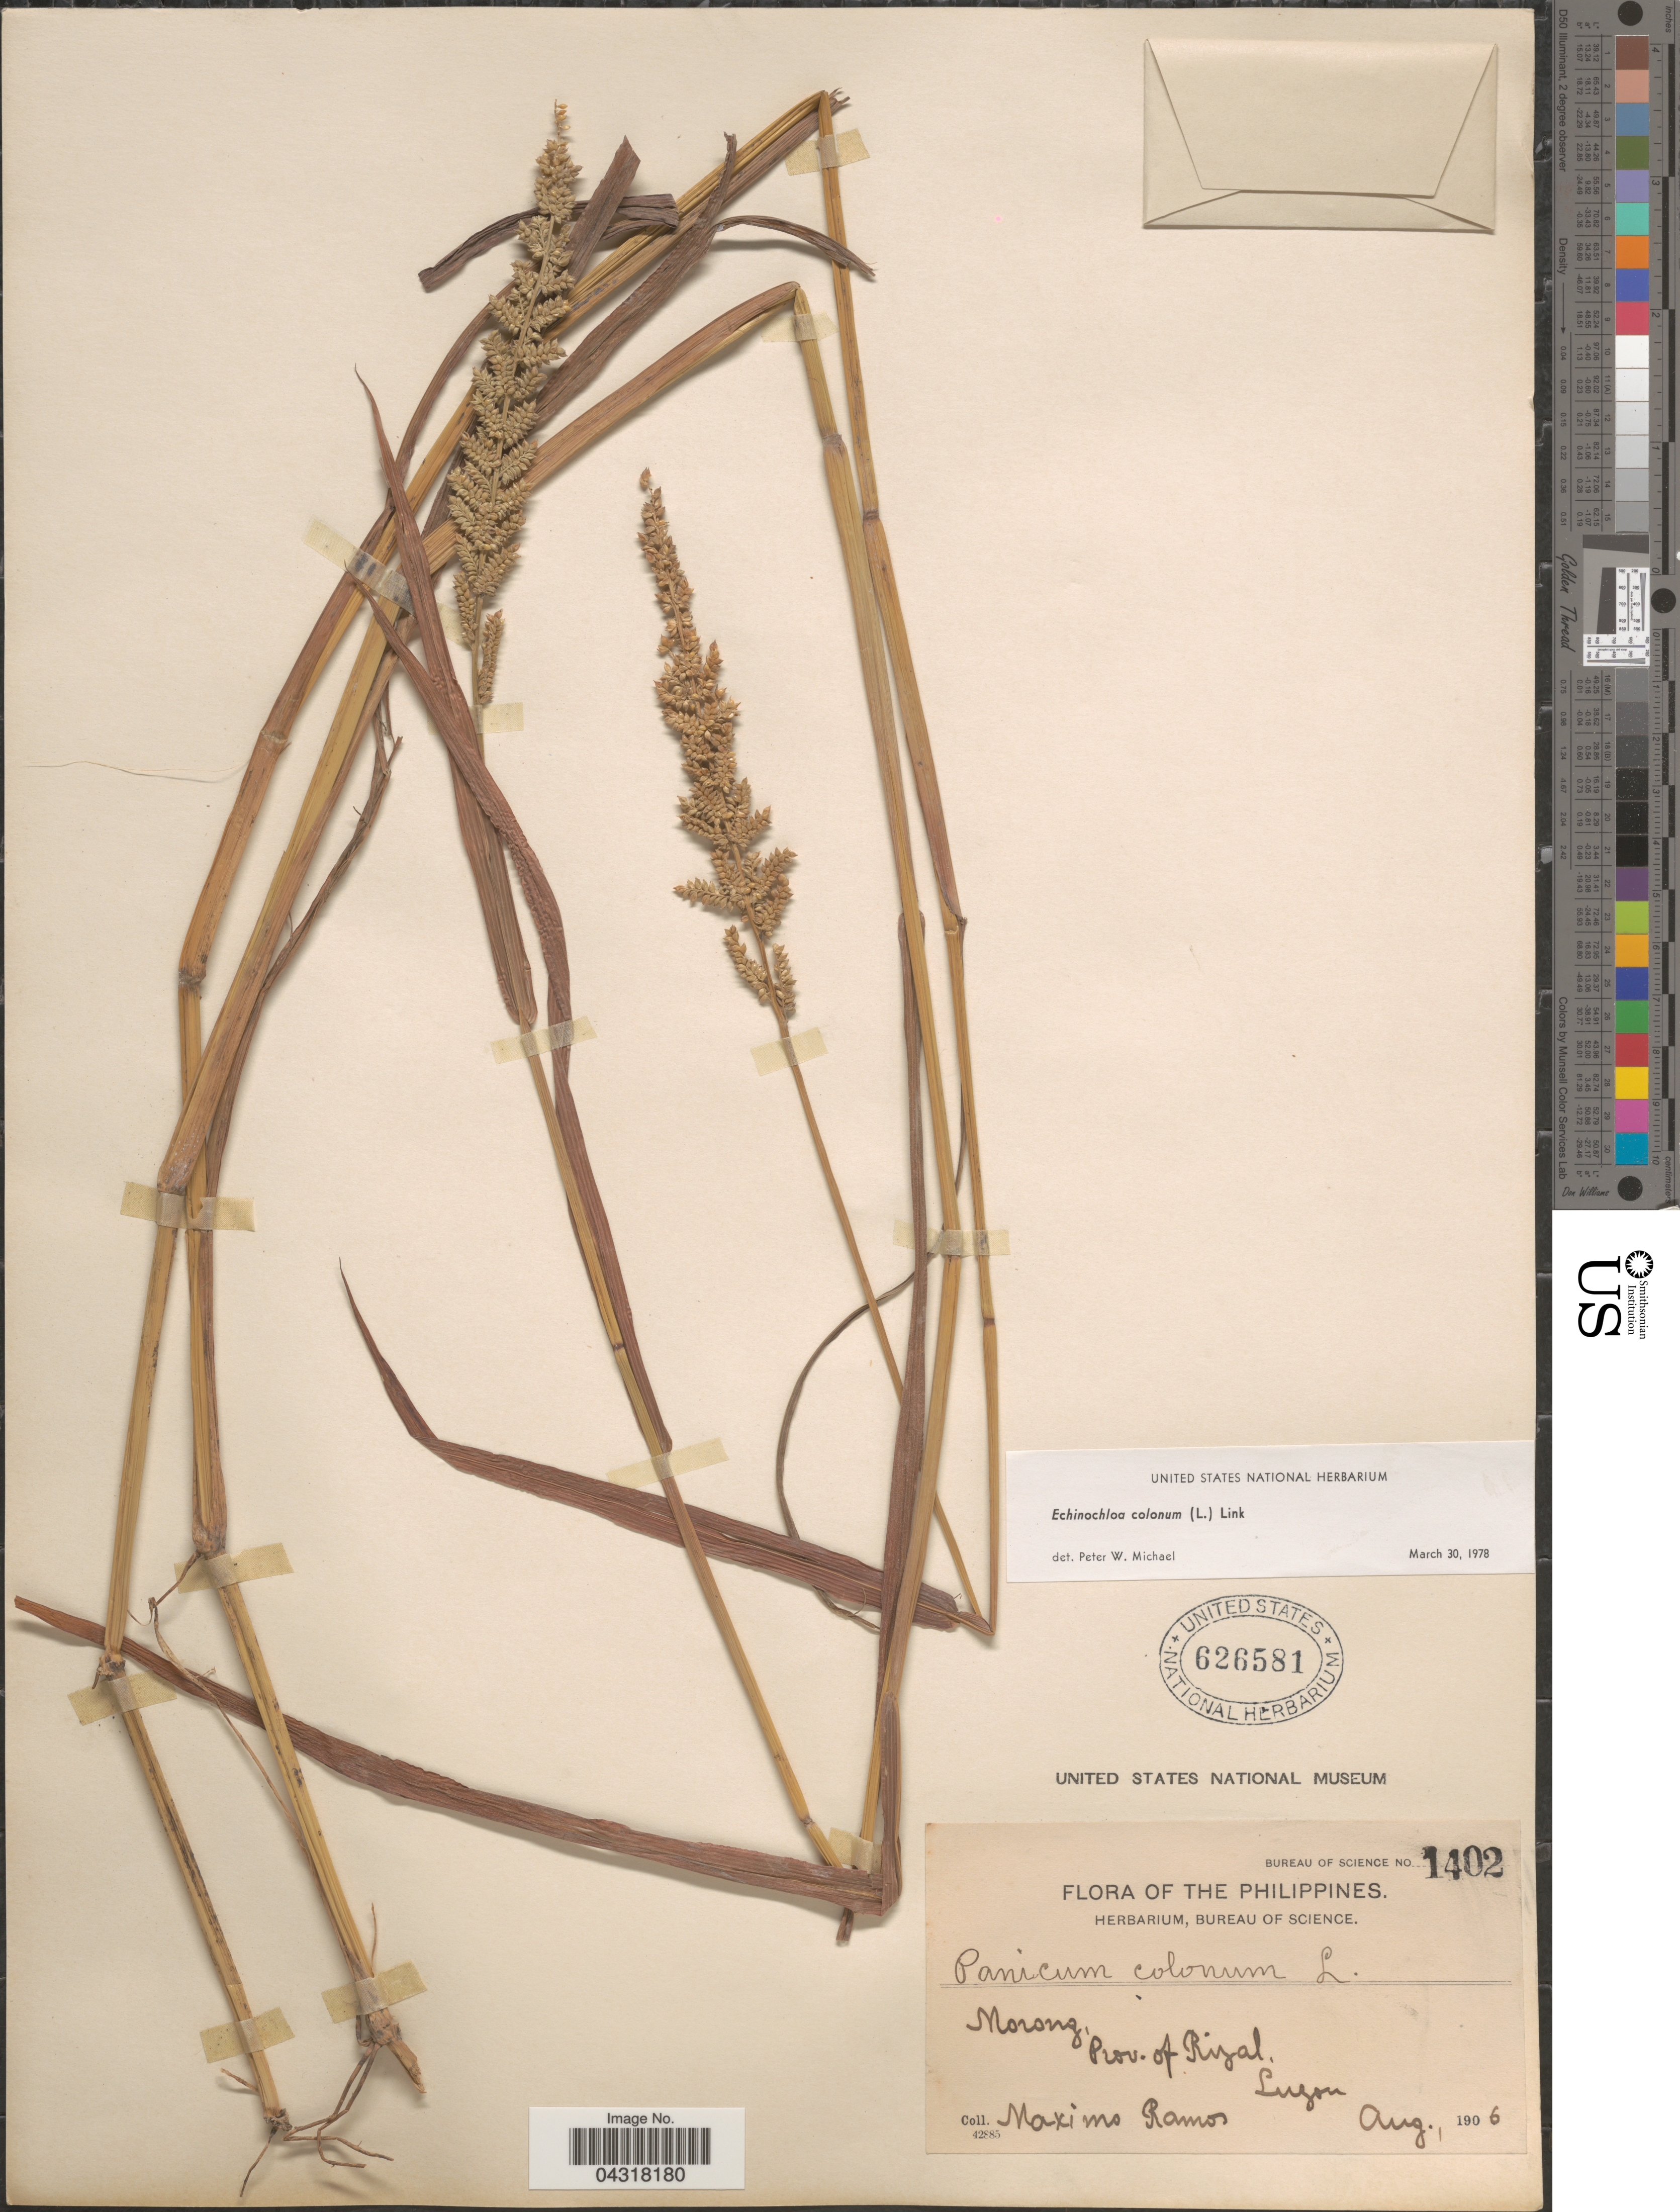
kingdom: Plantae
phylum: Tracheophyta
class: Liliopsida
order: Poales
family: Poaceae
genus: Echinochloa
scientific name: Echinochloa colona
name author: (L.) Link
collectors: M. Ramos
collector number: Bureau of Science 1402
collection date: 1906-08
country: Philippines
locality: Morong, Prov. of Rizal, Luzon.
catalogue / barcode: US 626581